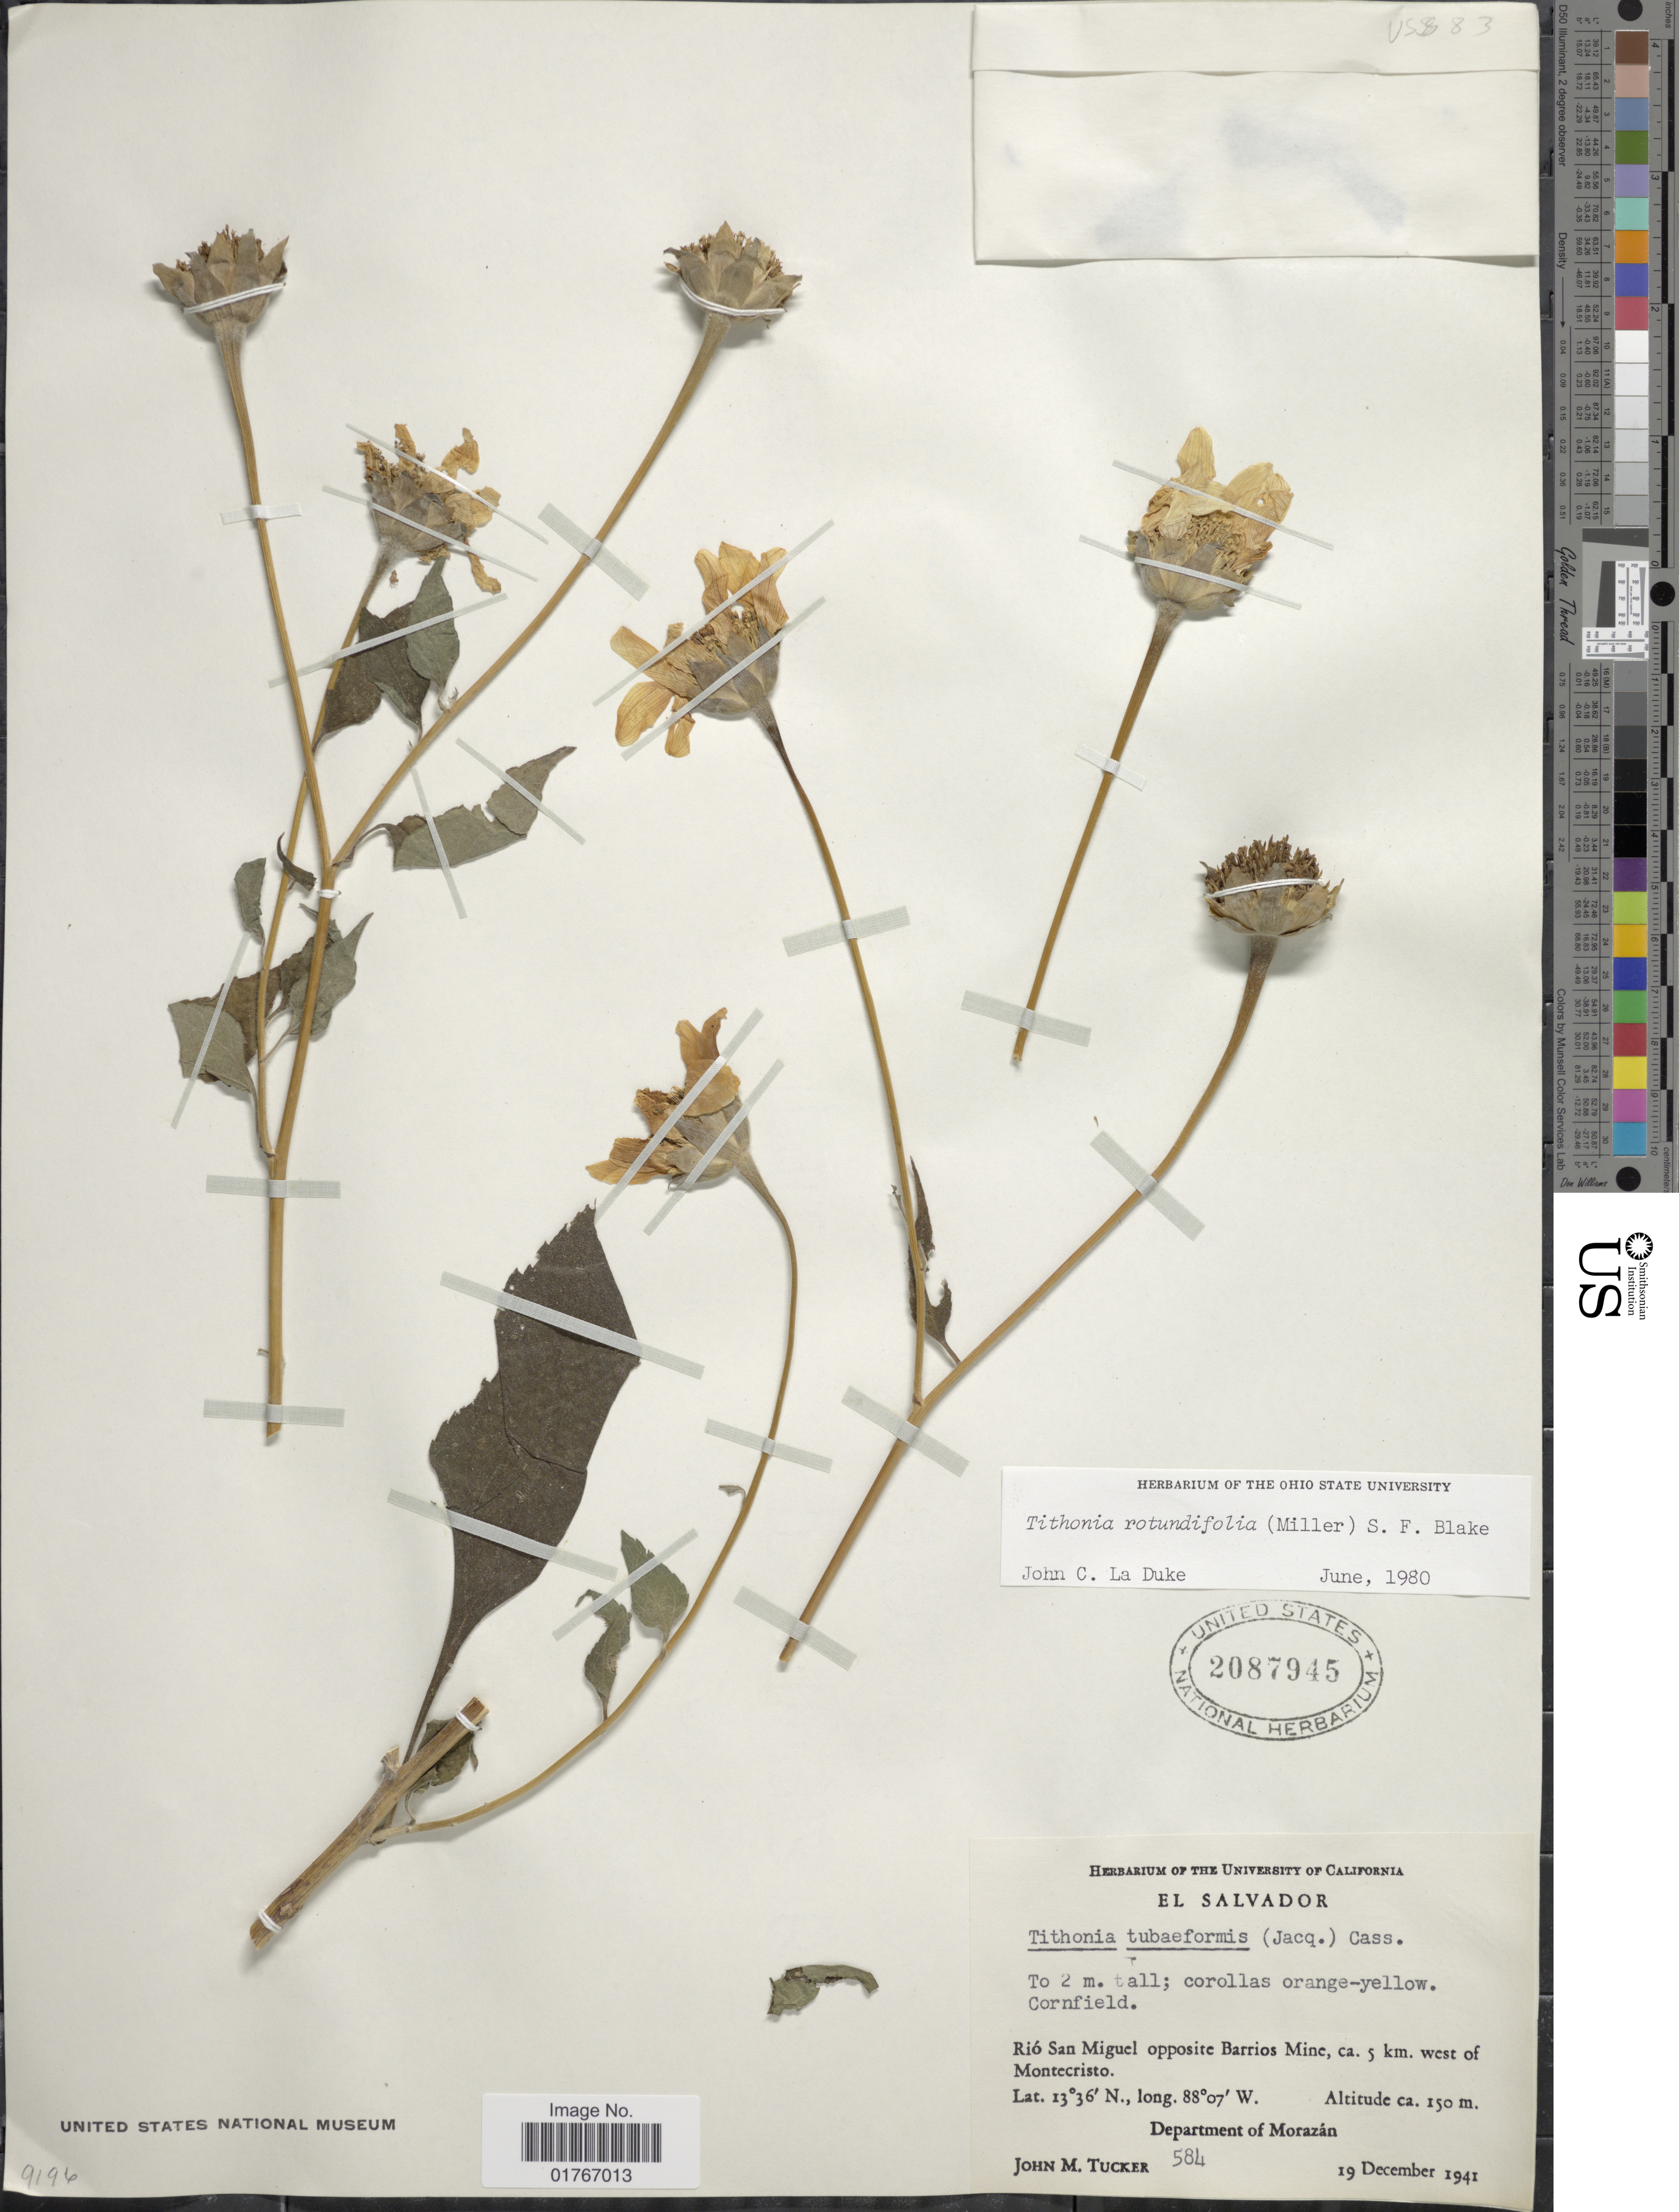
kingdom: Plantae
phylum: Tracheophyta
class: Magnoliopsida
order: Asterales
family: Asteraceae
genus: Tithonia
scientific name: Tithonia rotundifolia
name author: (Mill.) S.F. Blake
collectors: J. M. Tucker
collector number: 584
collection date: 1941-12-19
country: Honduras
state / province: Fco. Morazán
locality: Río San Miguel opposite Barrios Mine, ca 5 km west of Montecristo, Department of Morazán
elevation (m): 150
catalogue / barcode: US 2087945